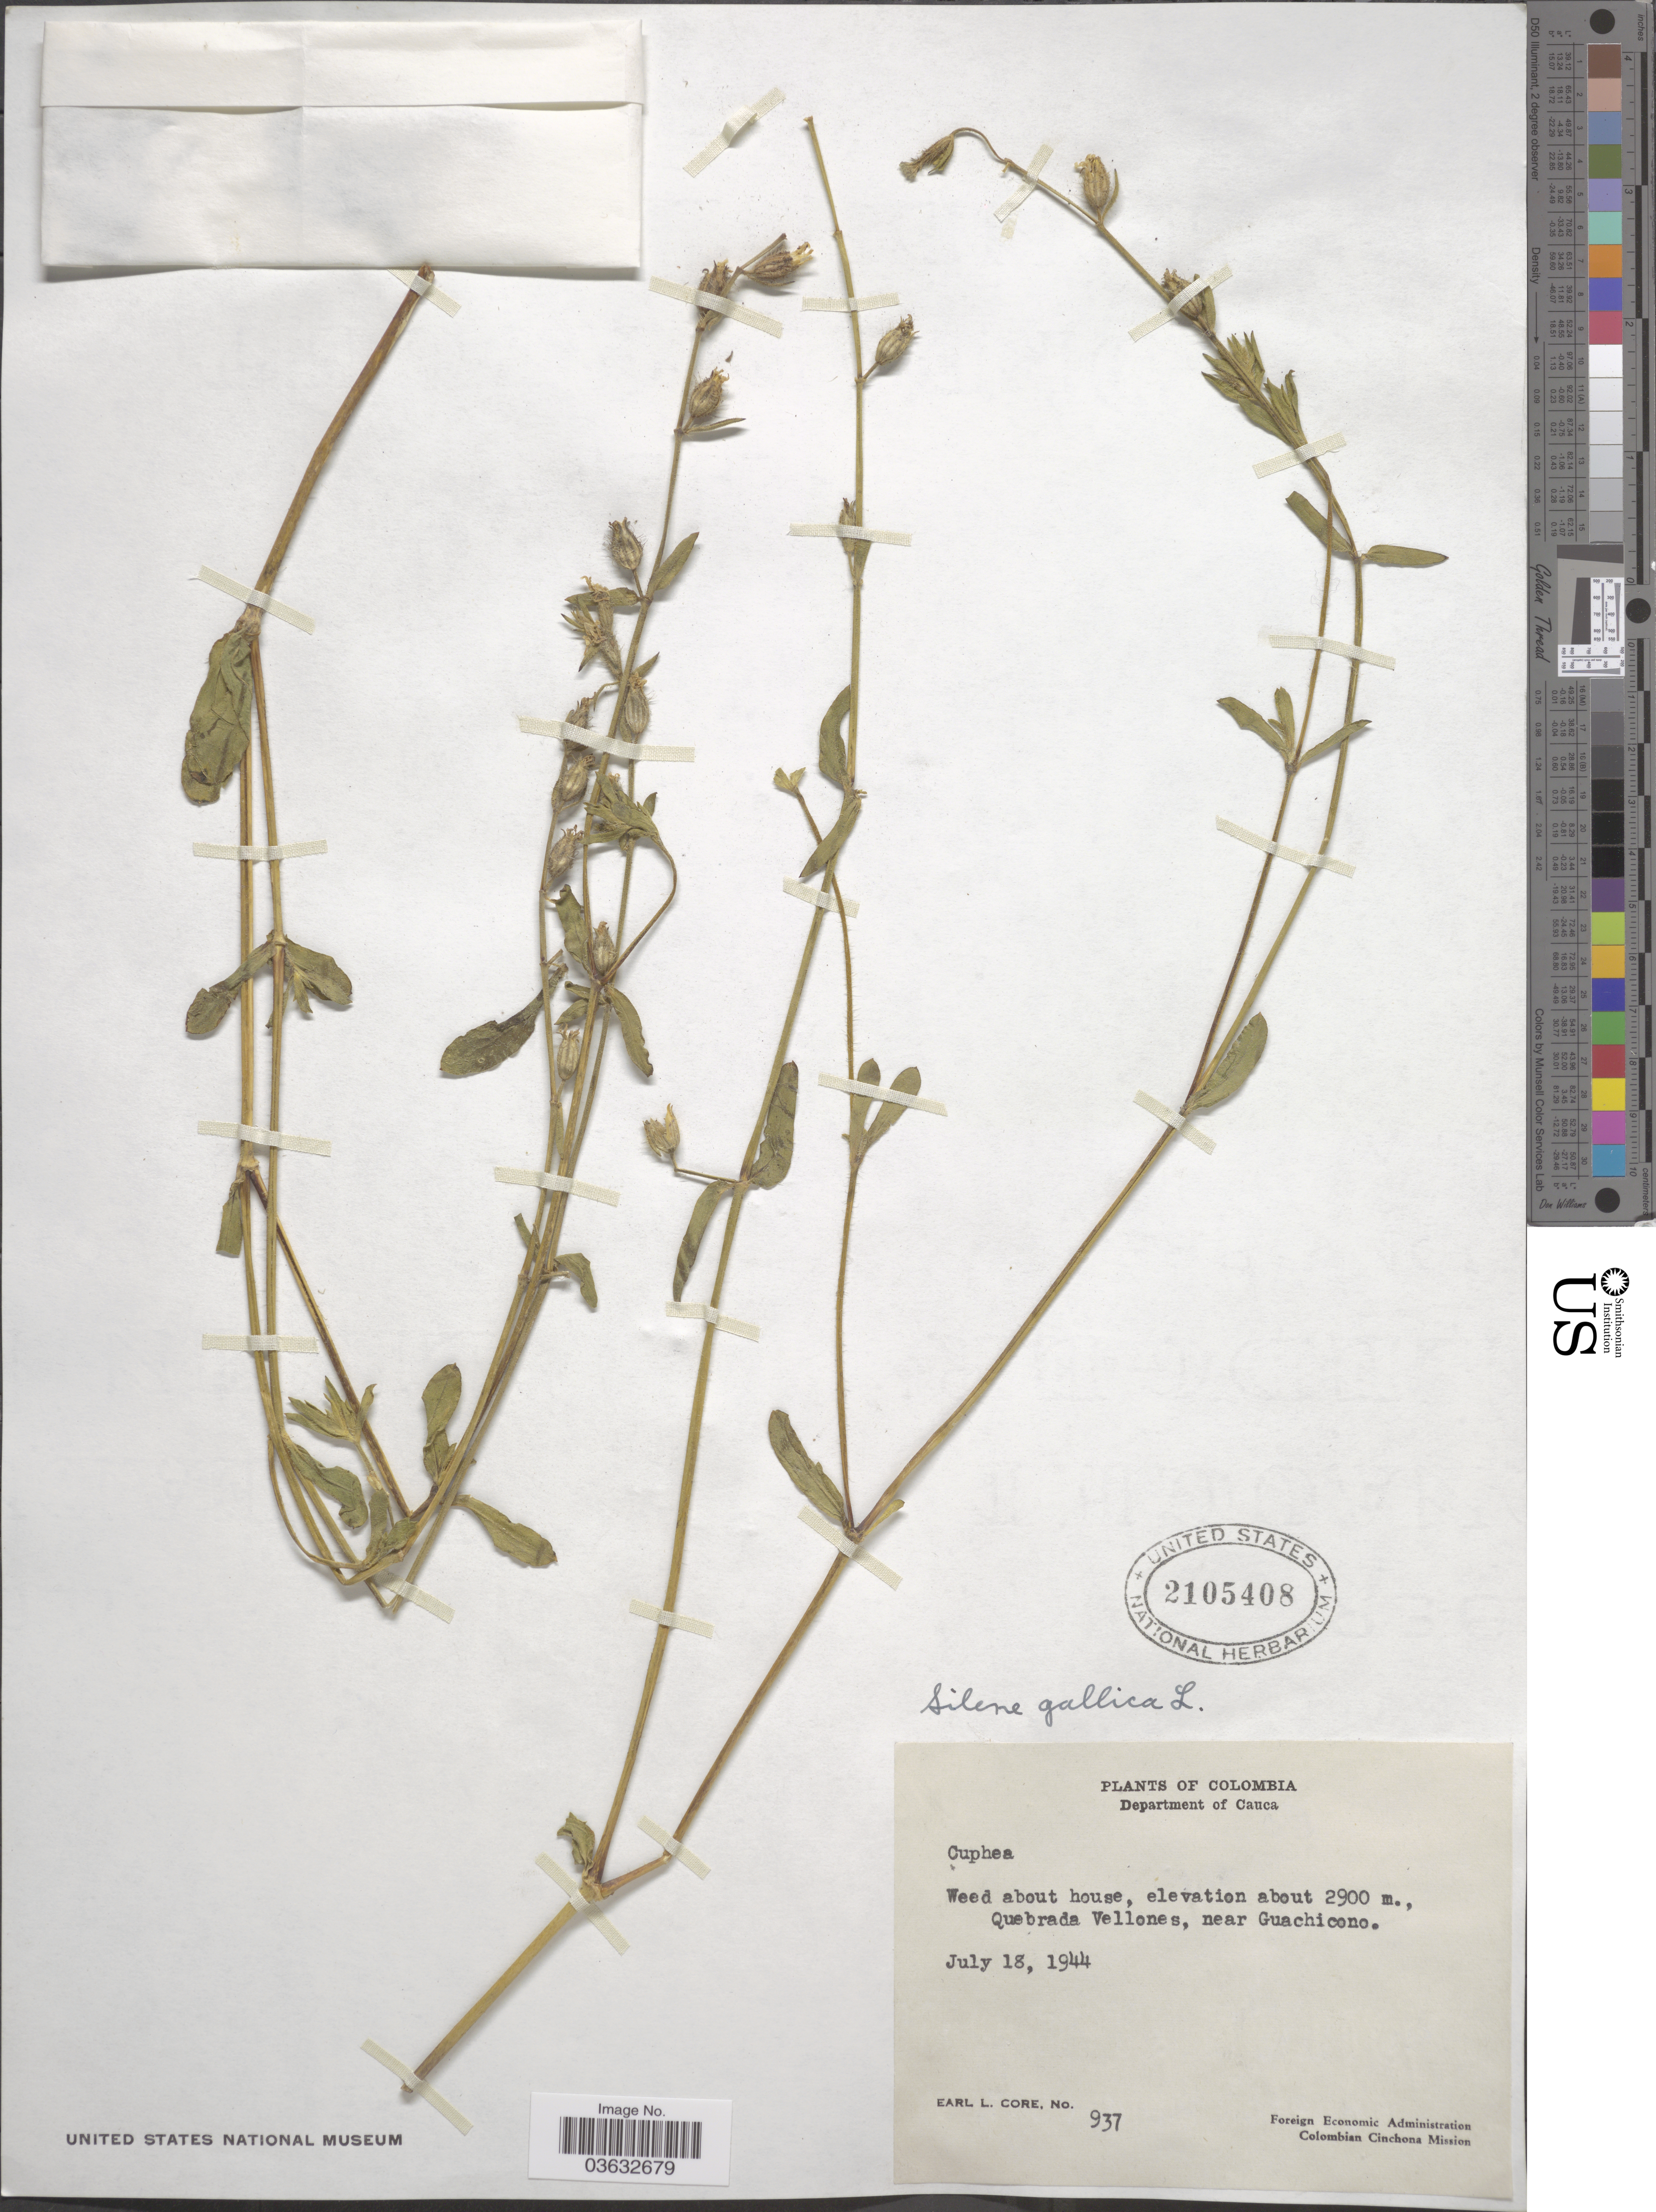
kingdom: Plantae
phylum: Tracheophyta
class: Magnoliopsida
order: Caryophyllales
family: Caryophyllaceae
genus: Silene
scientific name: Silene gallica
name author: L.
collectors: E. L. Core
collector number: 937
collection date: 1944-07-18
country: Colombia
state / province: Cauca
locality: Department of Cauca. Quebrada Vellones, near Guachicono.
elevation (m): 2900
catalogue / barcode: US 2105408